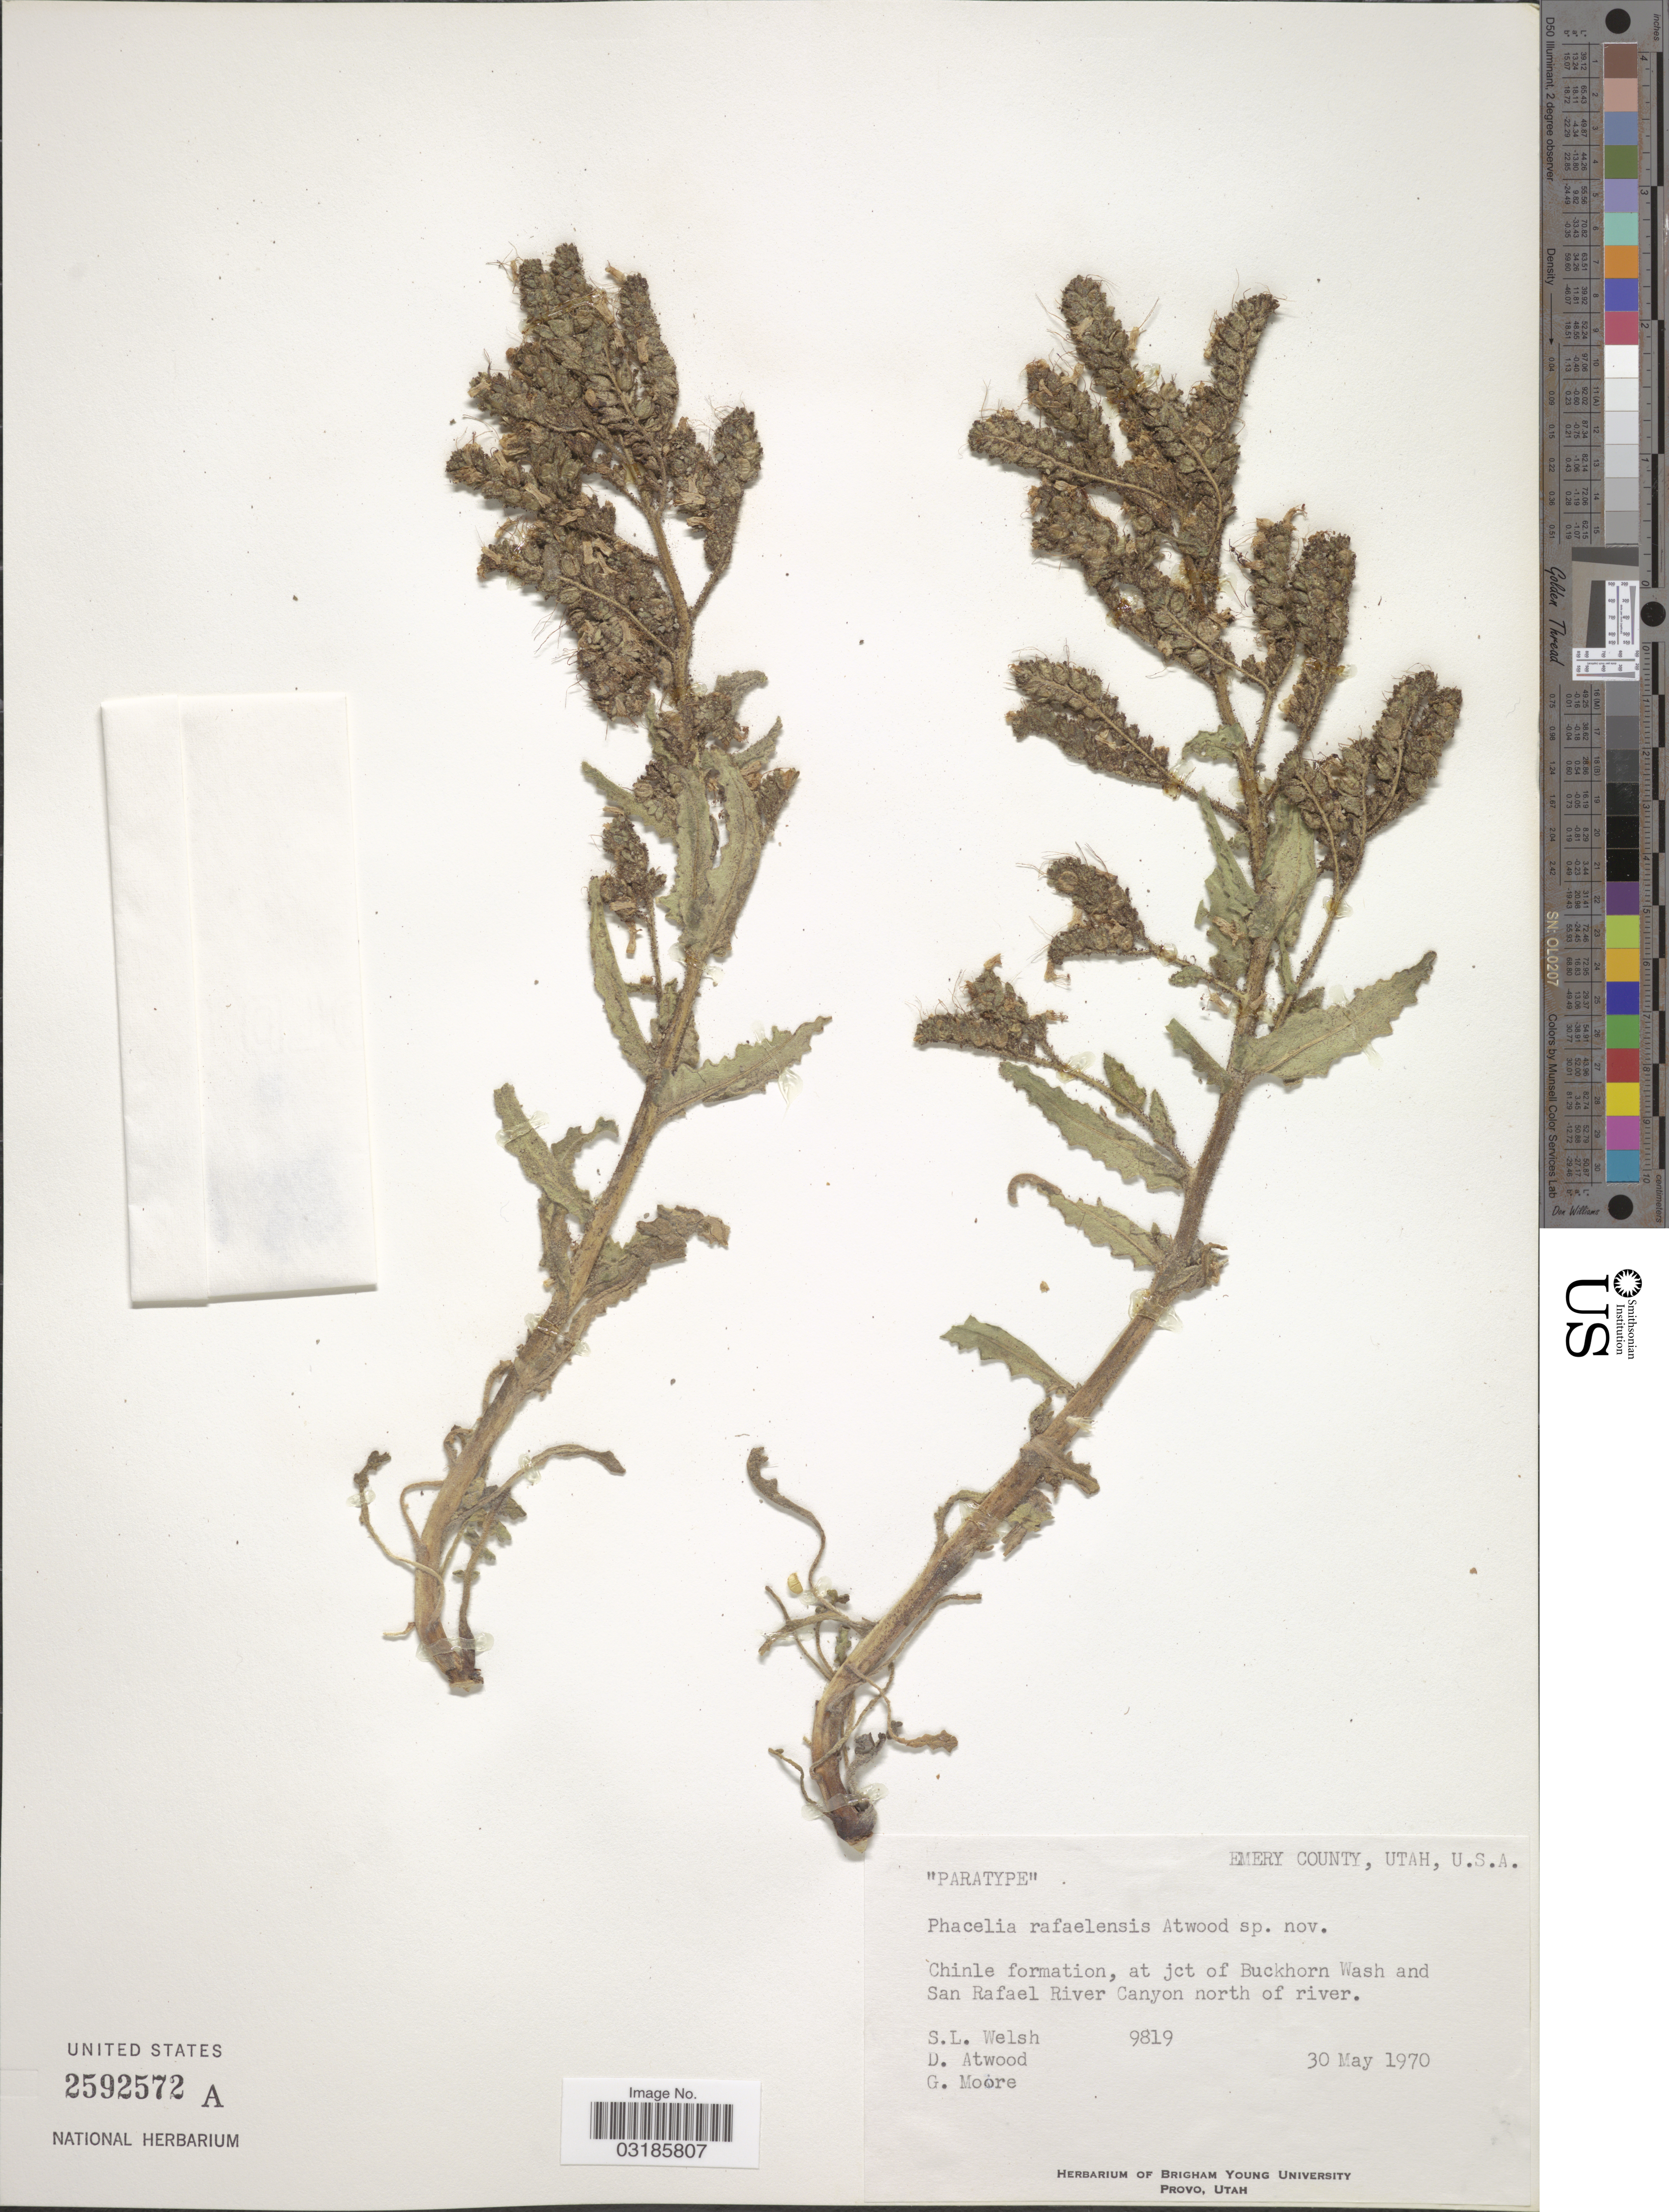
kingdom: Plantae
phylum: Tracheophyta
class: Magnoliopsida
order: Boraginales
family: Hydrophyllaceae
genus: Phacelia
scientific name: Phacelia rafaelensis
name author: Atwood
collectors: S. Welsh, D. Atwood & G. Moore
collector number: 9819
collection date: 1970-05-30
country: United States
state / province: Utah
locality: Emery County. Chinle formation, at jct of Buckhorn Wash and San Rafael River Canyon north river.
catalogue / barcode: US 2592572A